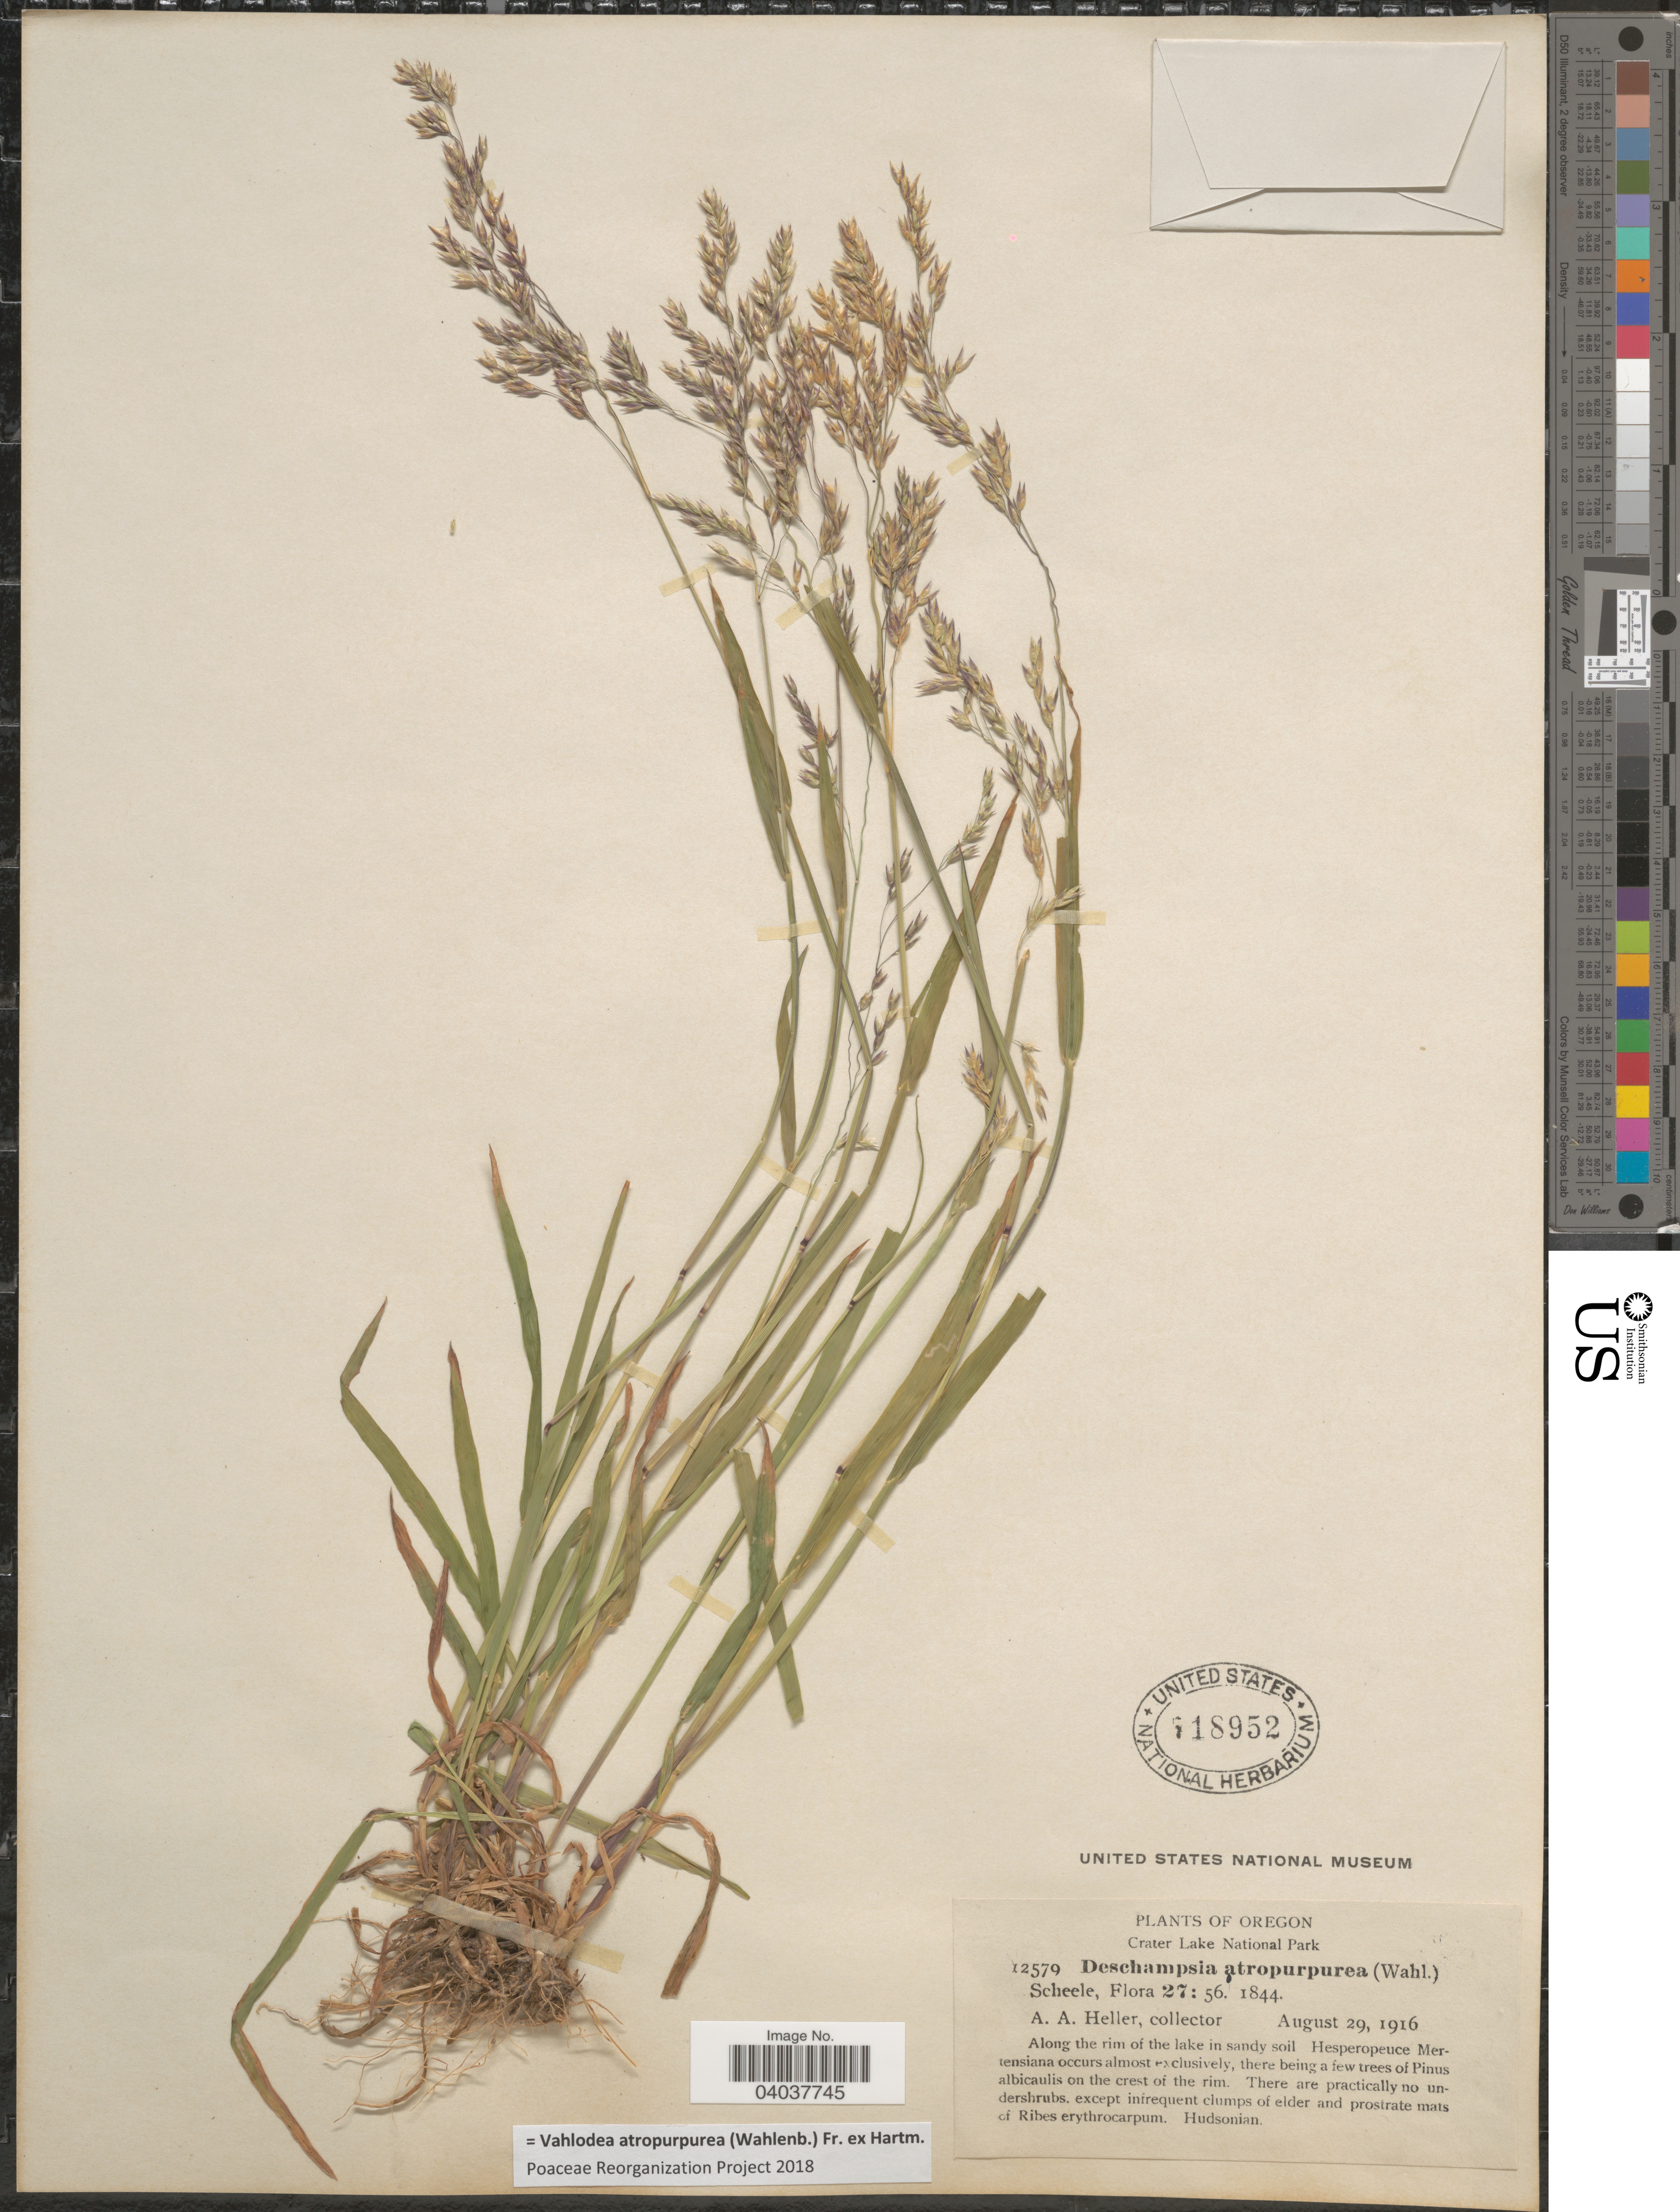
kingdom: Plantae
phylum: Tracheophyta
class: Liliopsida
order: Poales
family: Poaceae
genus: Vahlodea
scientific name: Vahlodea atropurpurea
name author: (Wahlenb.) Fr. ex Hartm.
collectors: A. A. Heller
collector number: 12579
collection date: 1916-08-29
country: United States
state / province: Oregon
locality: Crater Lake National Park. Along the rim of the lake. Hudsonian.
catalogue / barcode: US 718952